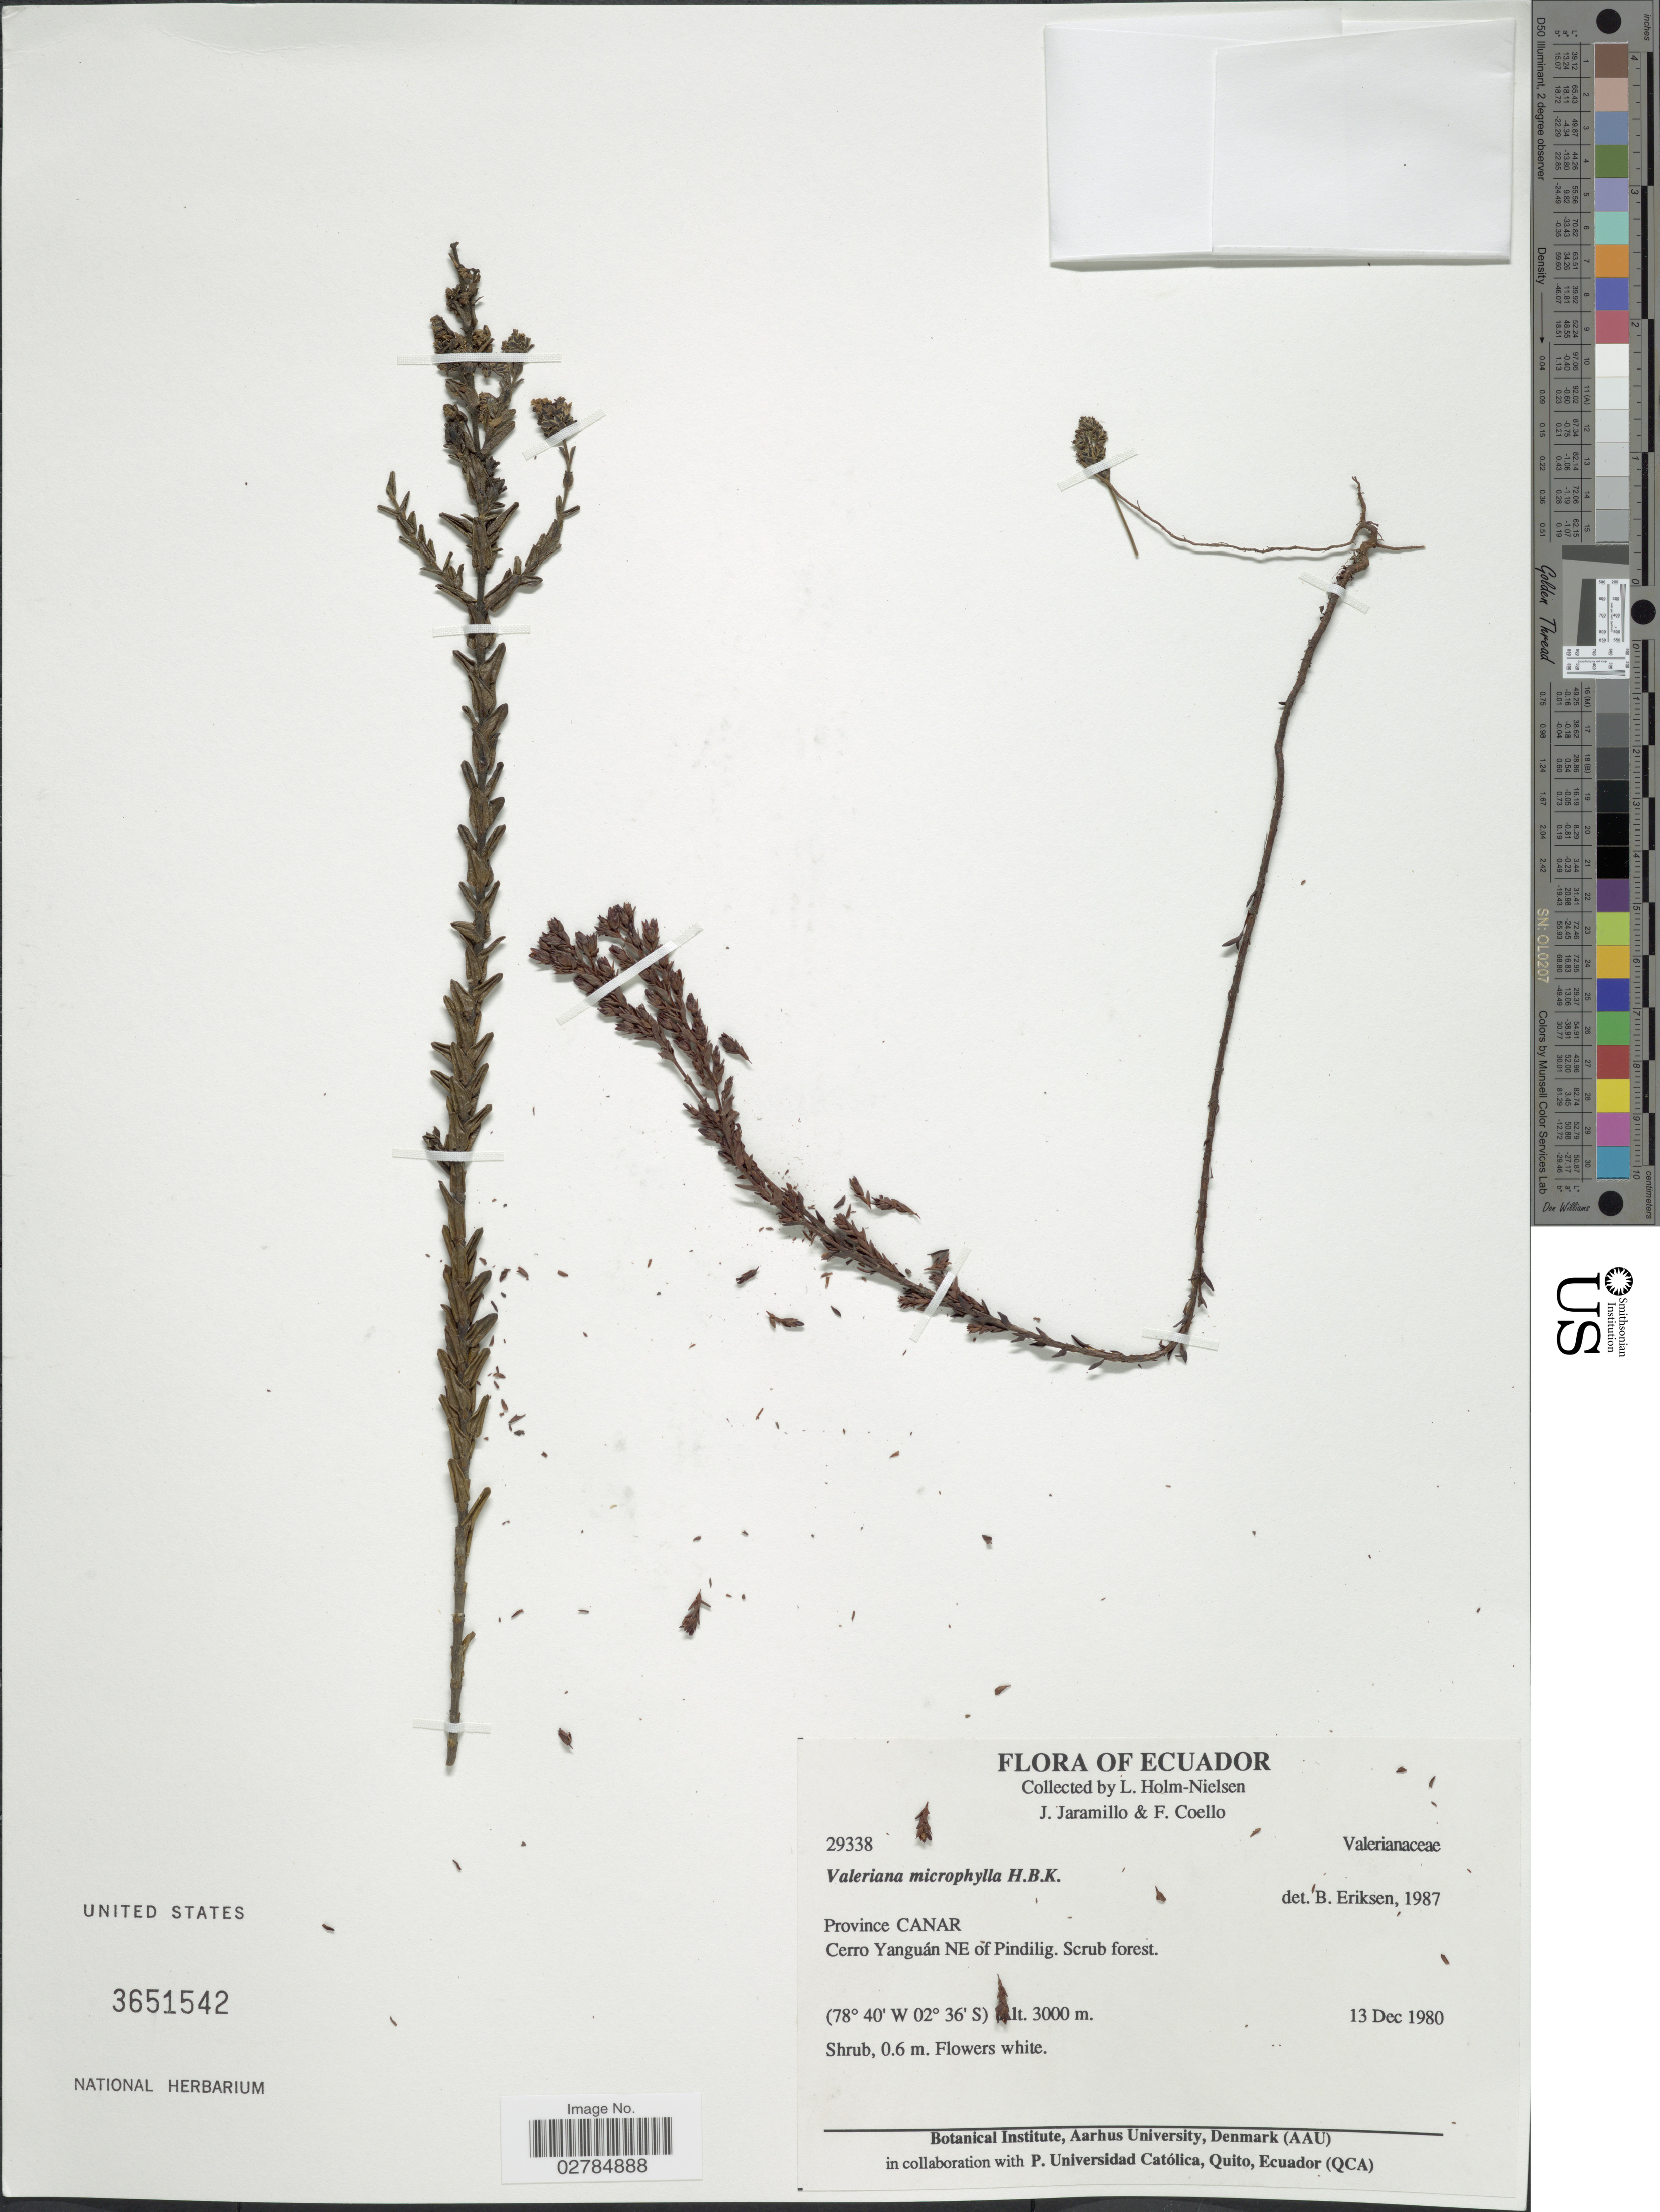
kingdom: Plantae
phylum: Tracheophyta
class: Magnoliopsida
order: Dipsacales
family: Caprifoliaceae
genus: Valeriana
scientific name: Valeriana microphylla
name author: Kunth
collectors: L. Holm-Nielsen, J. Jaramillo & F. Coello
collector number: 29338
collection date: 1980-12-13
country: Ecuador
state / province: Cañar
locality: Cerro Yanguán NE of Pindilig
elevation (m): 3000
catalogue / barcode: US 3651542